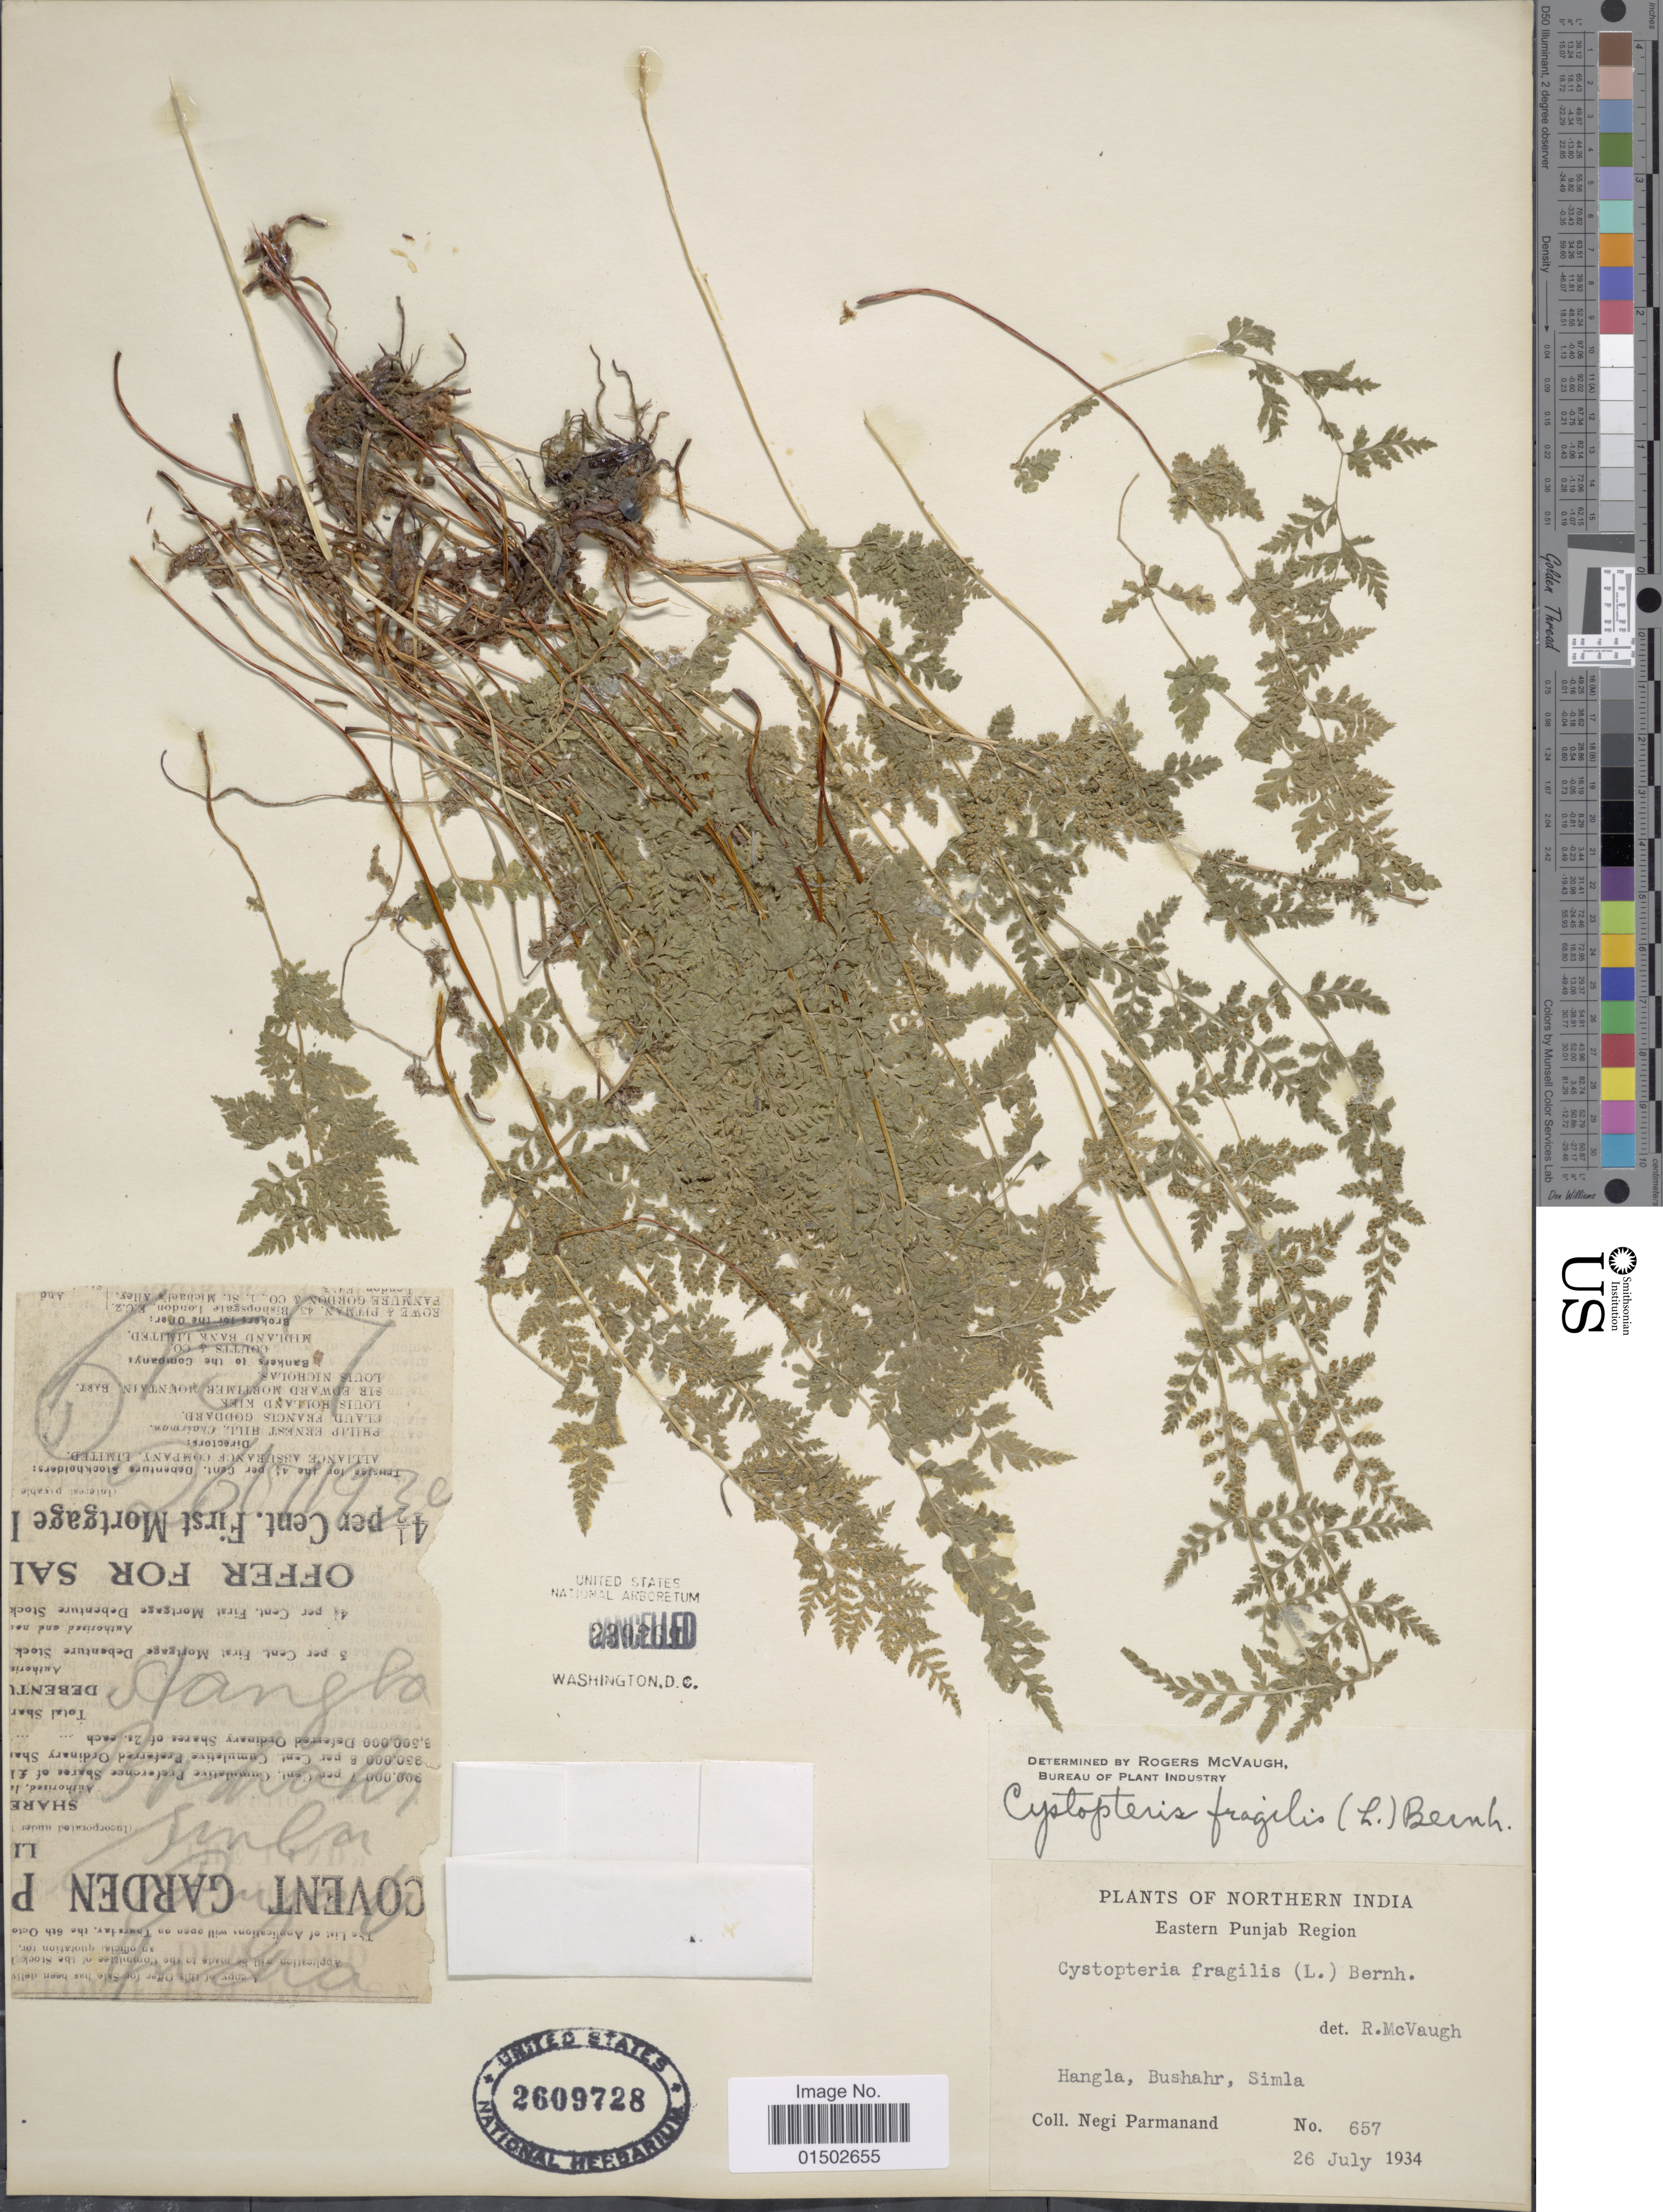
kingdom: Plantae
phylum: Tracheophyta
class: Polypodiopsida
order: Polypodiales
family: Cystopteridaceae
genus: Cystopteris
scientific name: Cystopteris fragilis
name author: (L.) Bernh.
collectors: N. Parmanand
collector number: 657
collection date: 1934-07-26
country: India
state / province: Himachal Pradesh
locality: Northern India, Hangla, Bushahr, Simla.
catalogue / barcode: US 2609728